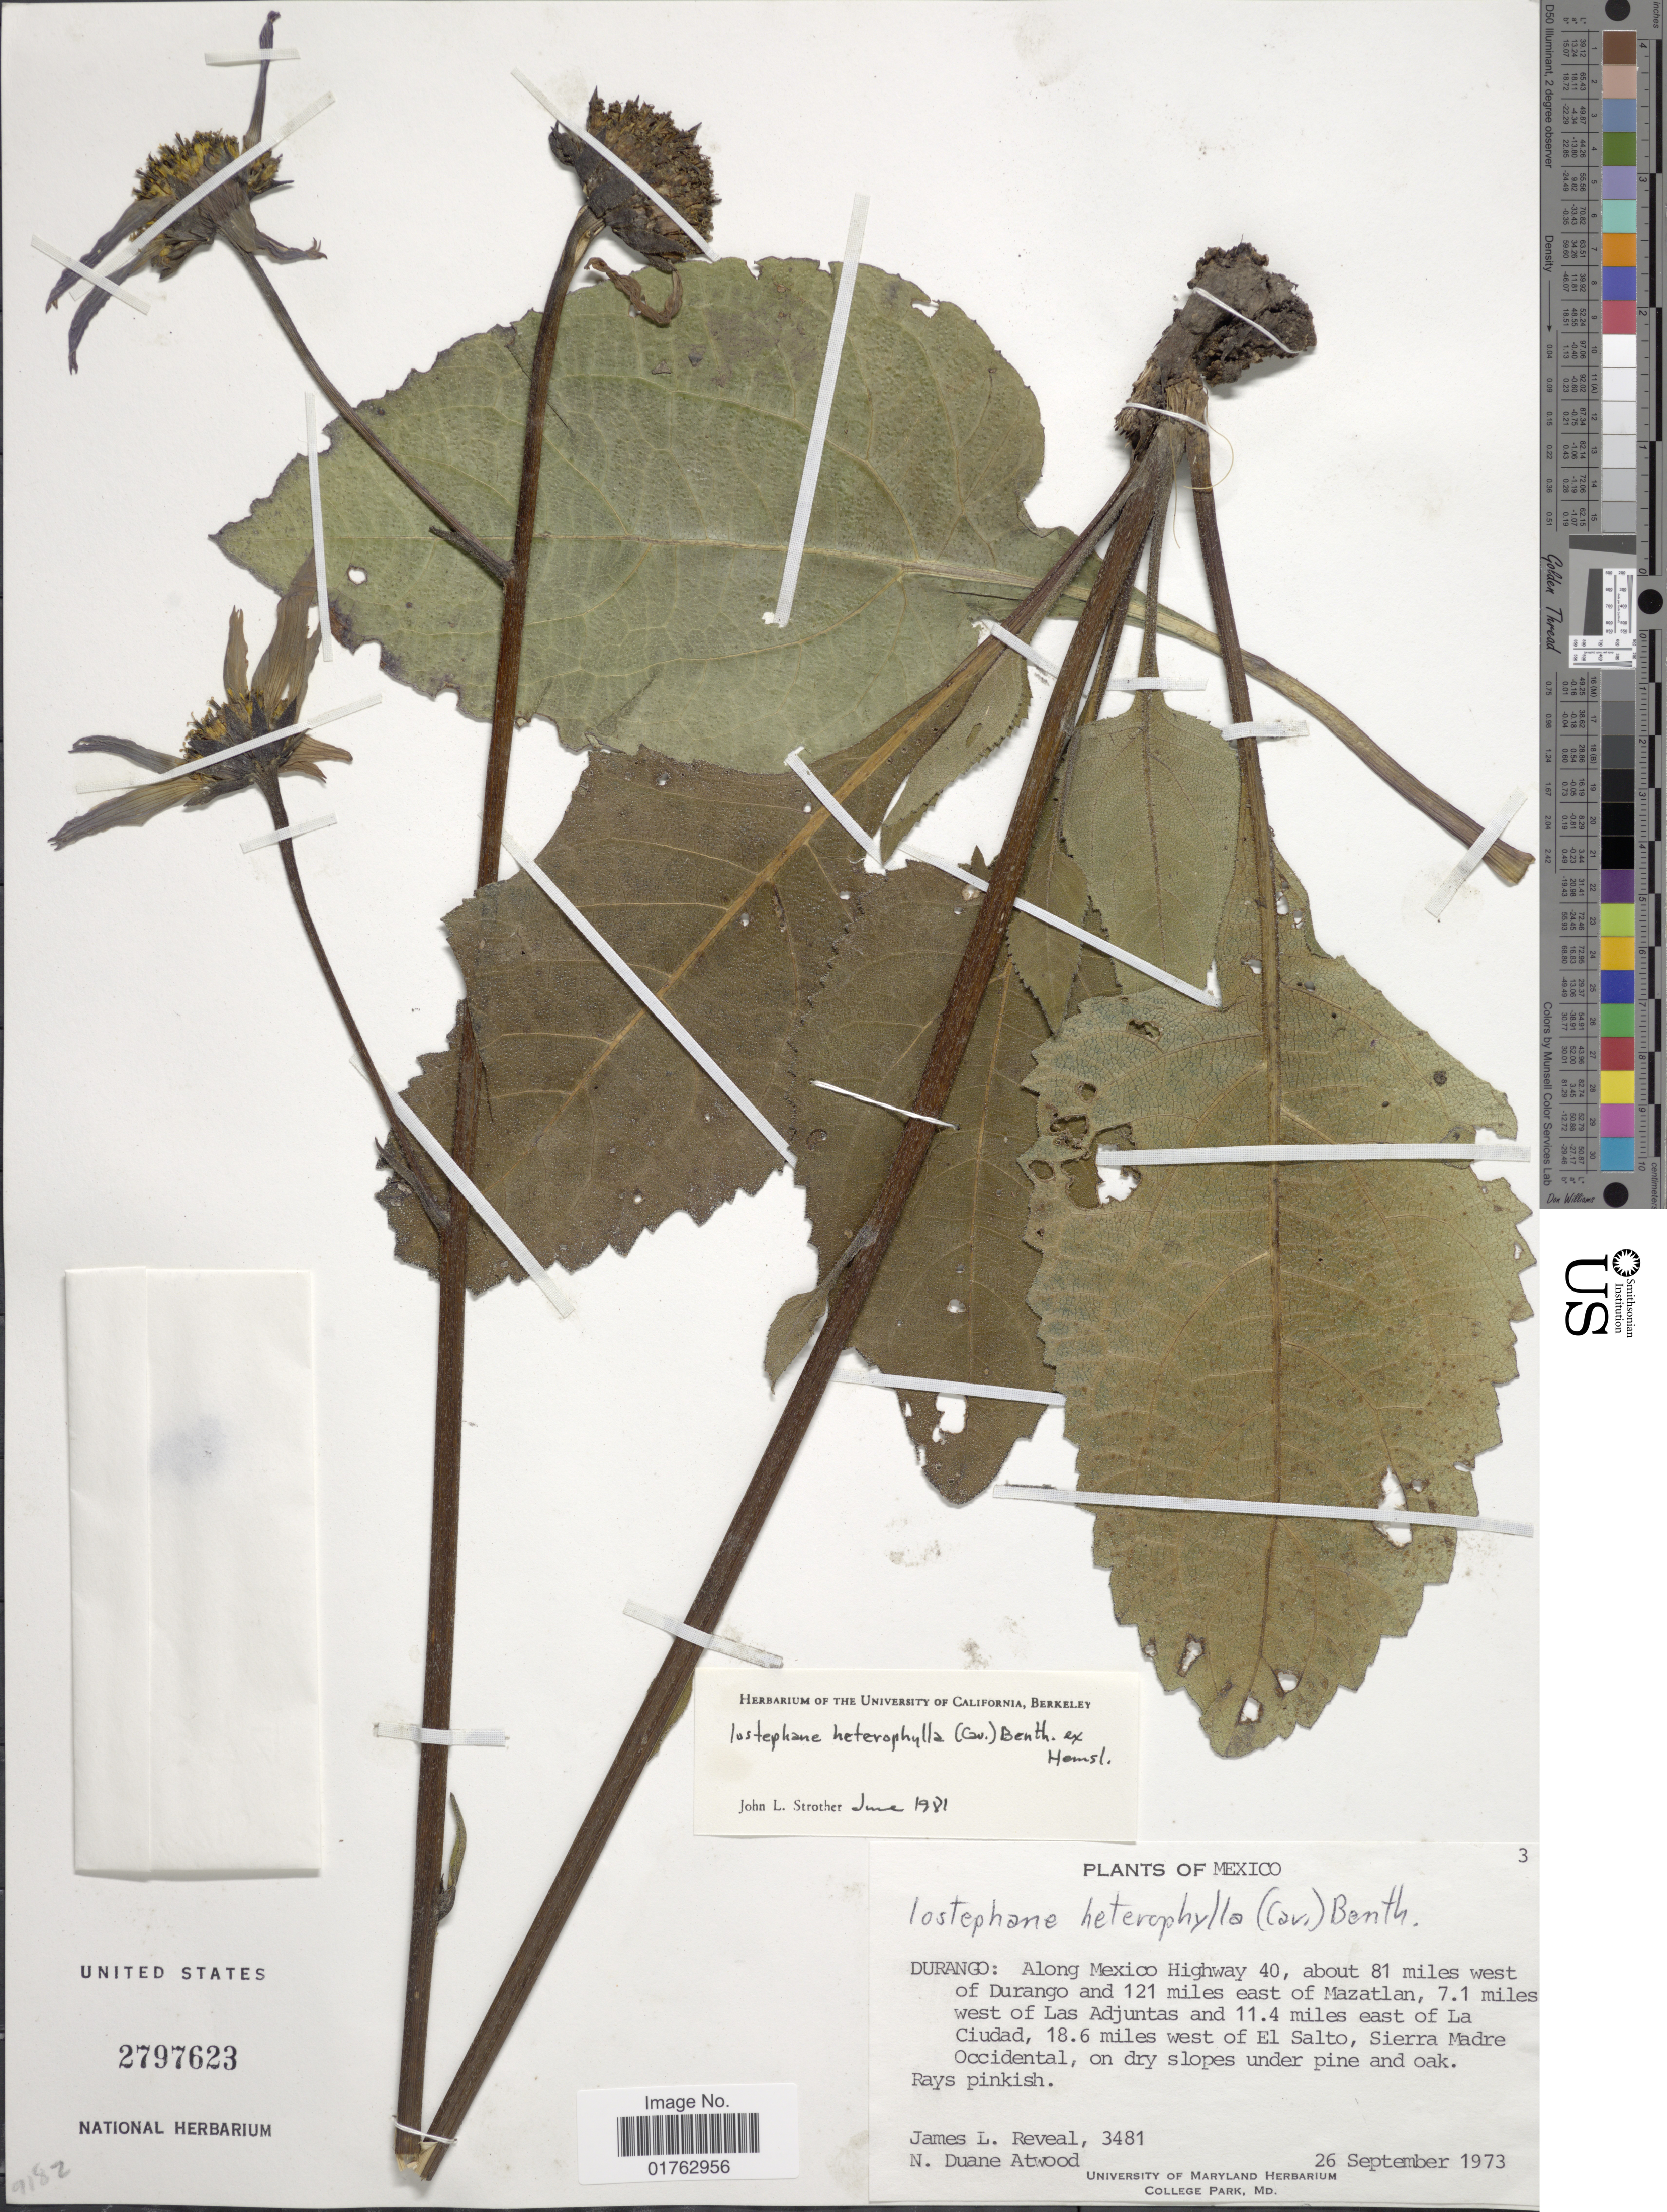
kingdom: Plantae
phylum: Tracheophyta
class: Magnoliopsida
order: Asterales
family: Asteraceae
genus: Iostephane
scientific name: Iostephane heterophylla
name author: (Cav.) Benth. ex Hemsl.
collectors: J. L. Reveal & N. Atwood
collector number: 3481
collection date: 1973-09-26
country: Mexico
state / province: Durango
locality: Along Mexico Highway 40, about 81 miles west of Durango and 121 miles east of Mazatlan, 7.1 miles west of Las Adjuntas and 11.4 miles east of La Ciudad, 18.6 miles west of El Salto, Sierra Madre Occidental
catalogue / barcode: US 2797623